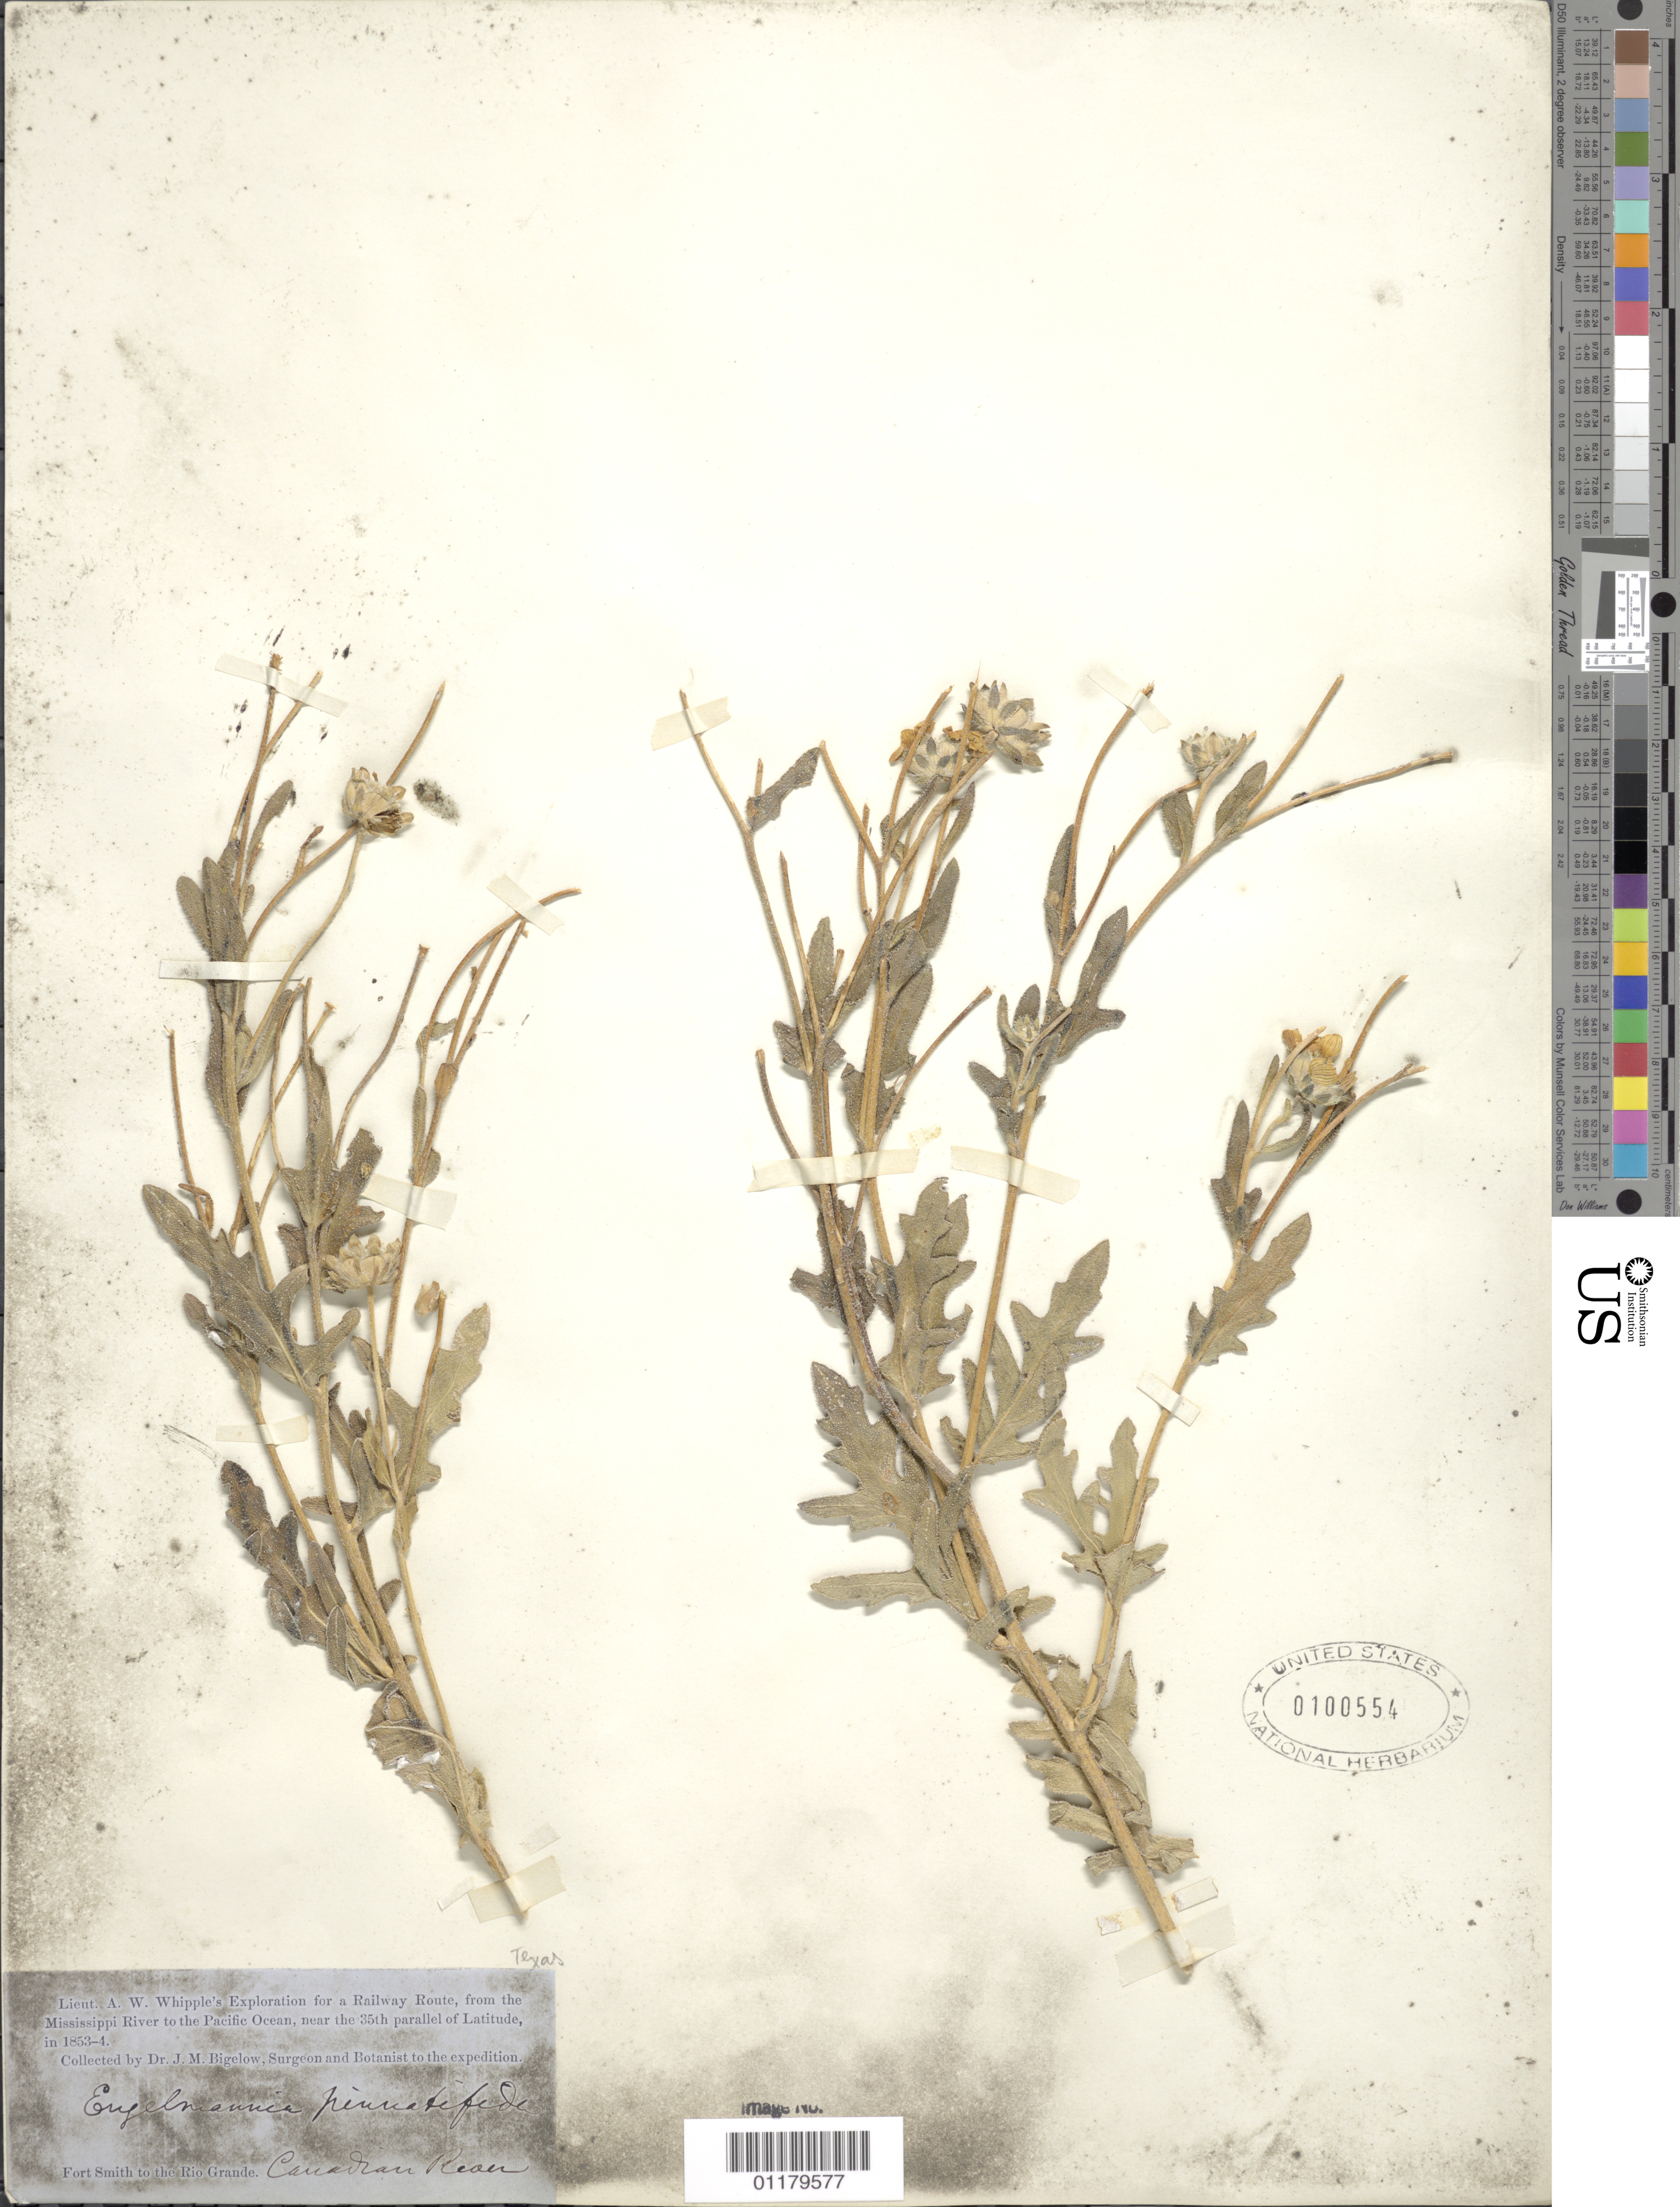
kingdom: Plantae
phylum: Tracheophyta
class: Magnoliopsida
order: Asterales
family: Asteraceae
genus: Engelmannia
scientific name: Engelmannia pinnatifida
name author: Torr. & A. Gray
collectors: J. M. Bigelow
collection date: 1853/1854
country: United States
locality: on the Canadian River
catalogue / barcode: US 100554